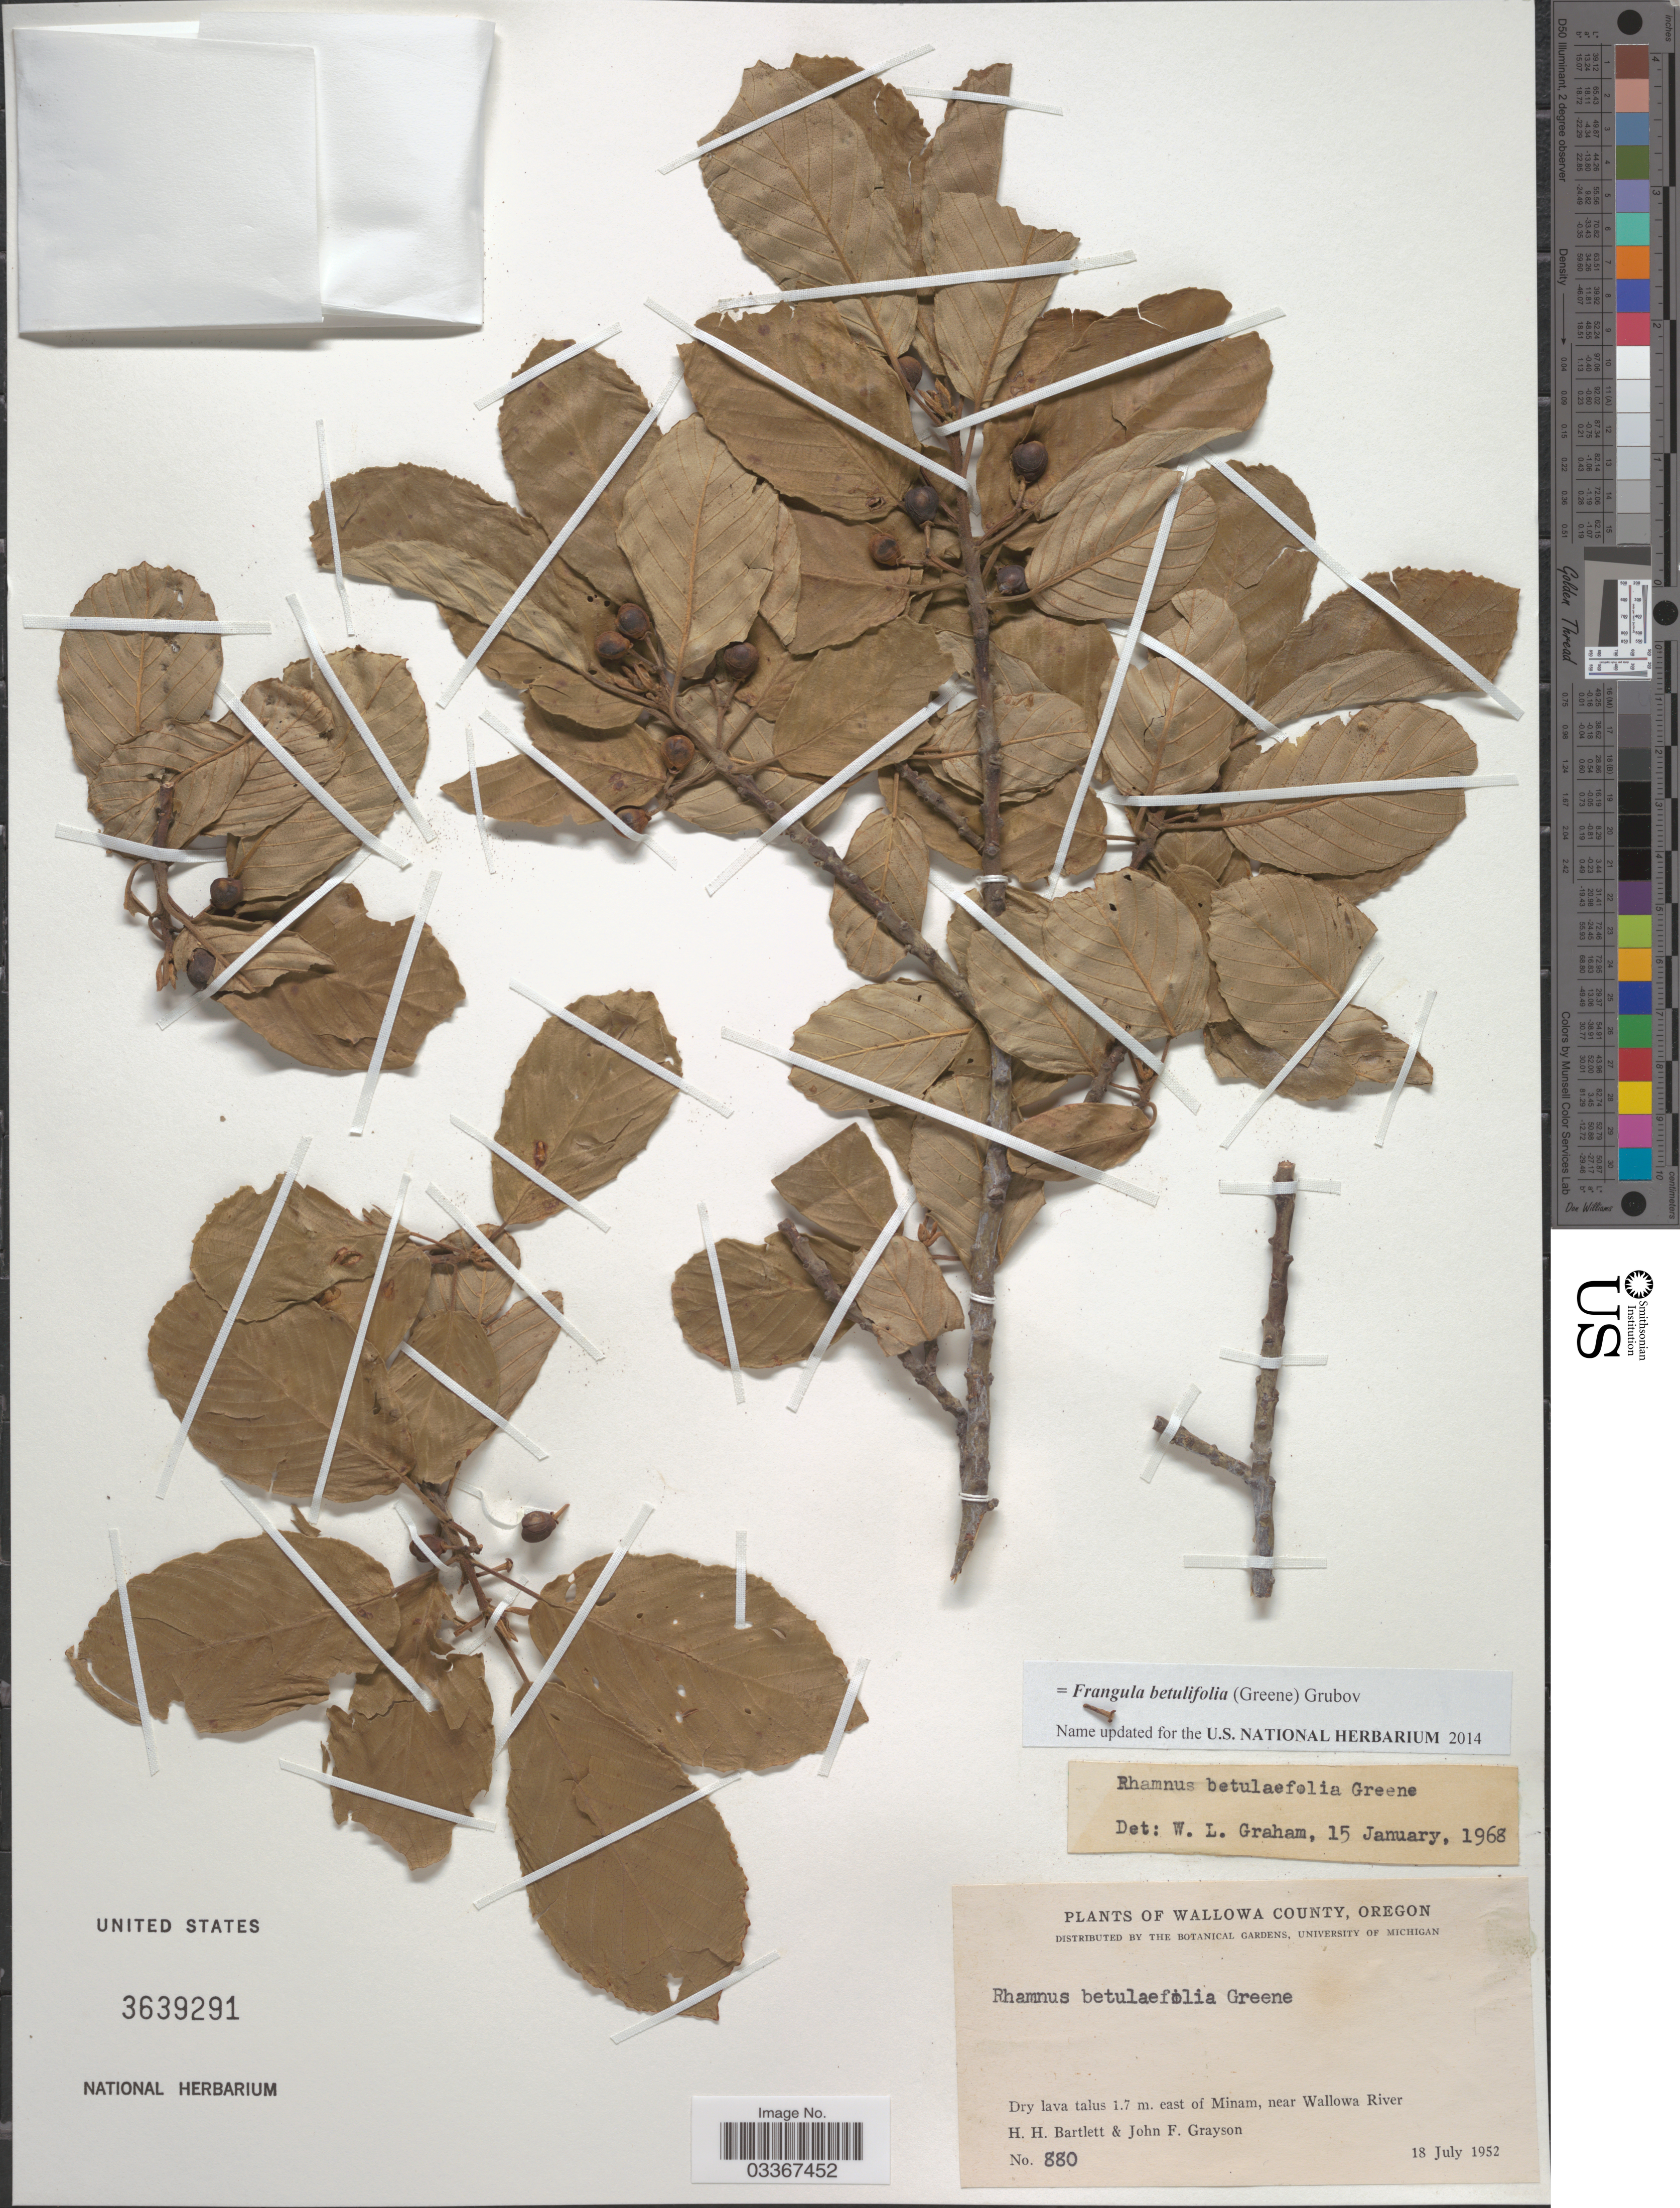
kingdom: Plantae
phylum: Tracheophyta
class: Magnoliopsida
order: Rosales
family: Rhamnaceae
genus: Frangula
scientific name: Frangula betulifolia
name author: (Greene) Grubov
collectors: H. H. Bartlett & J. Grayson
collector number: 880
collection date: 1952-07-18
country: United States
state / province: Oregon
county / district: Wallowa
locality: Wallowa County. East of Minam, near Wallowa River.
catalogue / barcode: US 3639291